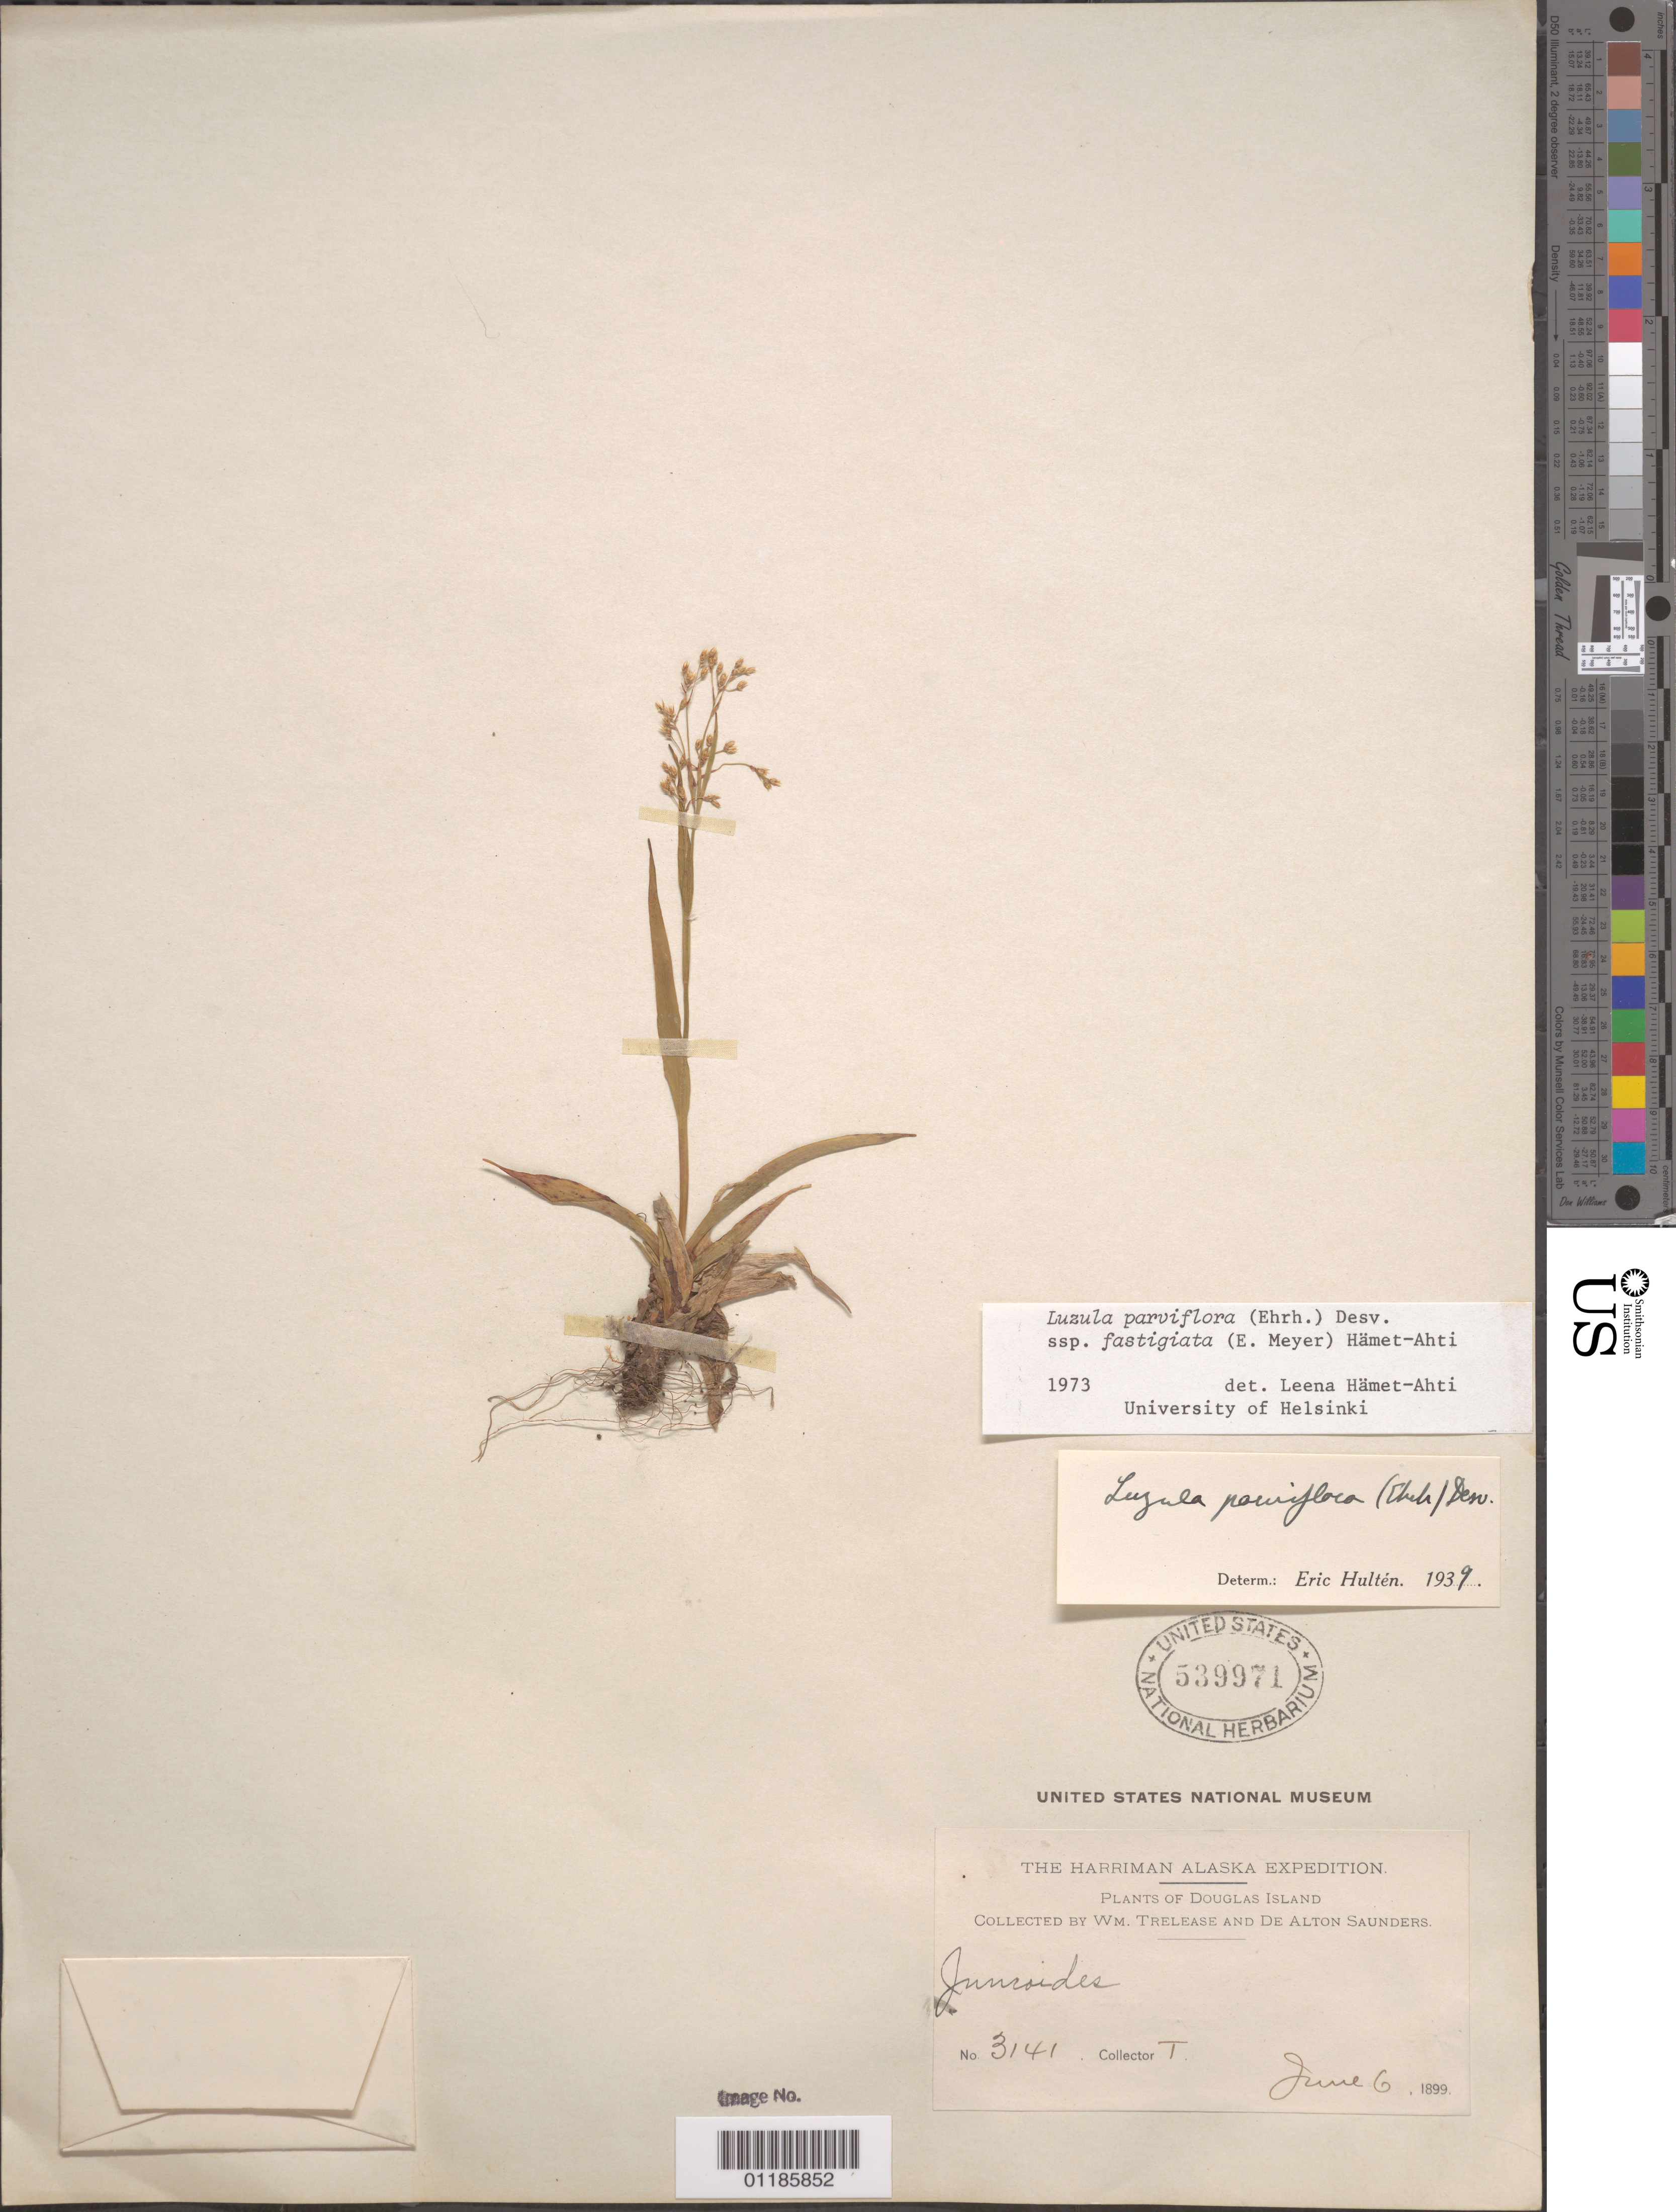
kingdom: Plantae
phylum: Tracheophyta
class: Liliopsida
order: Poales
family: Juncaceae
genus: Luzula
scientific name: Luzula parviflora subsp. fastigata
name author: (E. Mey.) Hämet-Ahti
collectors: W. Trelease & D. Saunders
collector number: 3141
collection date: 1899-06-06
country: United States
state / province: Alaska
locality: Douglas Island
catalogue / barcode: US 539971